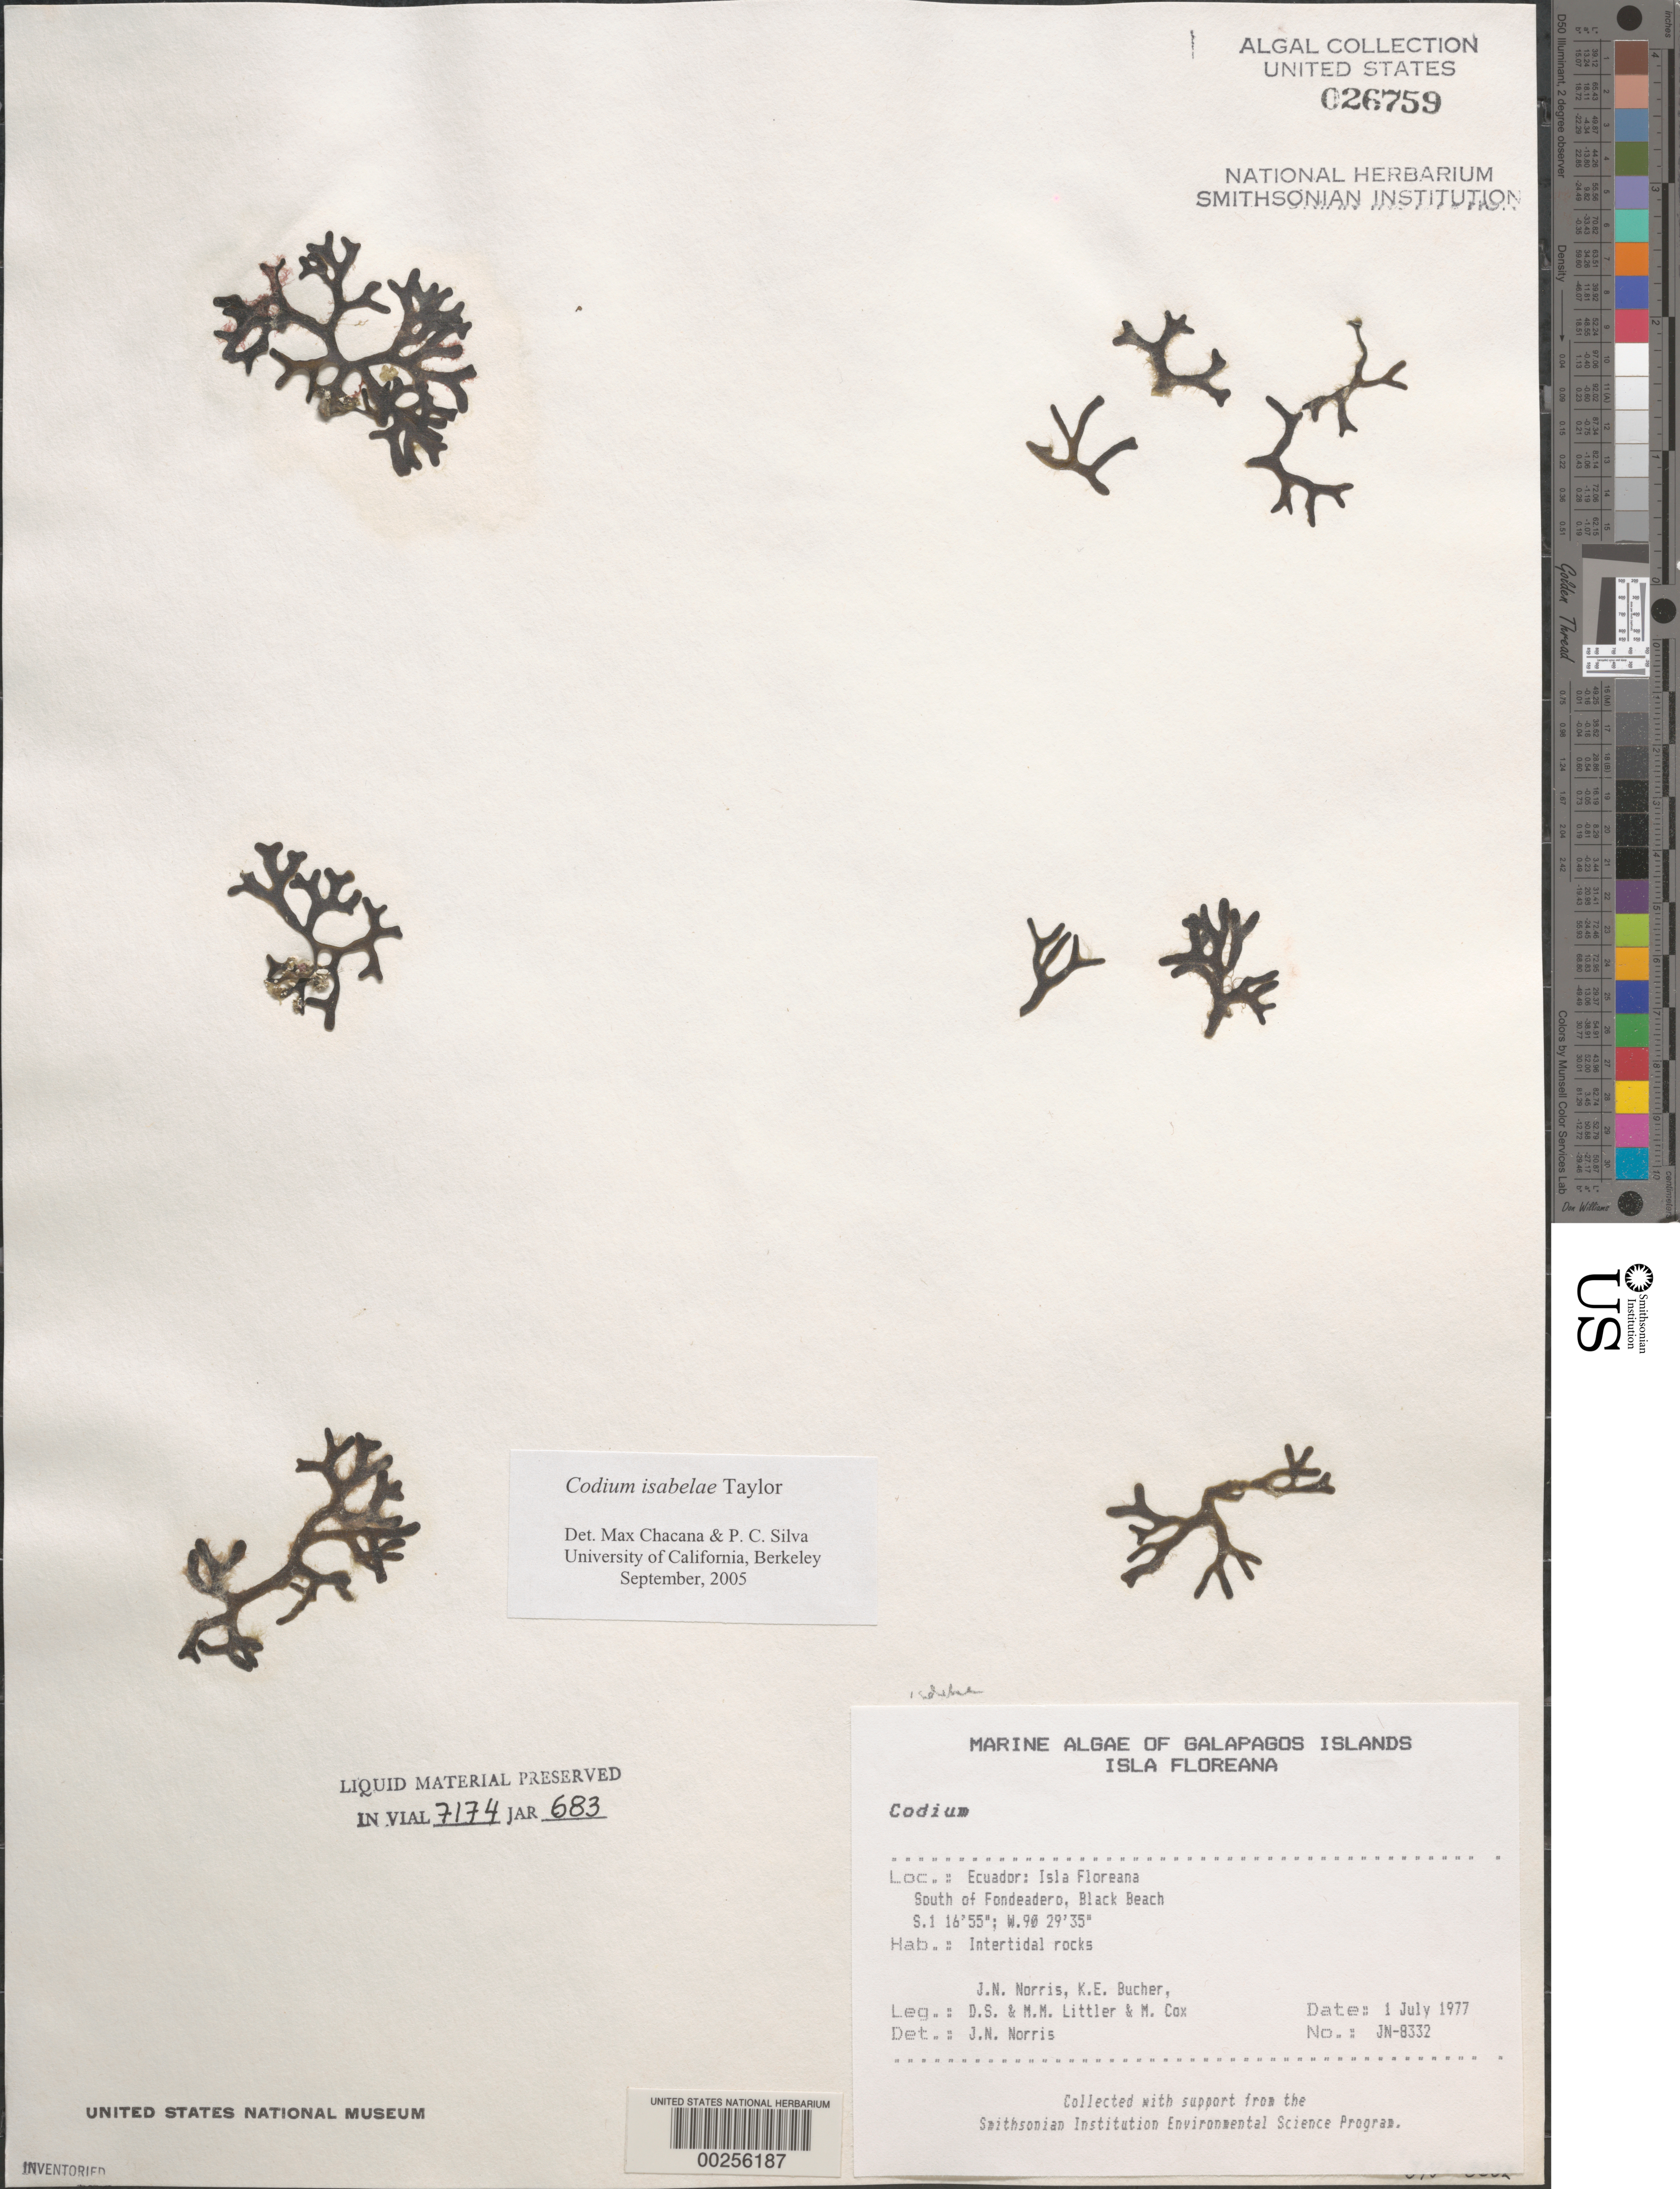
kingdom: Plantae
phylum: Chlorophyta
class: Ulvophyceae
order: Bryopsidales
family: Codiaceae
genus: Codium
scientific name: Codium isabelae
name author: W.R. Taylor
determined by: Chacana, M. E.; Silva, P. C.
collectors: J. N. Norris, K. E. Bucher, M. Cox, M. M. Littler & D. S. Littler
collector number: JN-8332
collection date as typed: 01 Jul 1977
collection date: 1977-07-01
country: Ecuador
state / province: Colón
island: Floreana [Charles, Santa Maria]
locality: Black Beach south of Fondeadero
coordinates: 1 16'55"S, 90 29'35"W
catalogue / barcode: US 26759